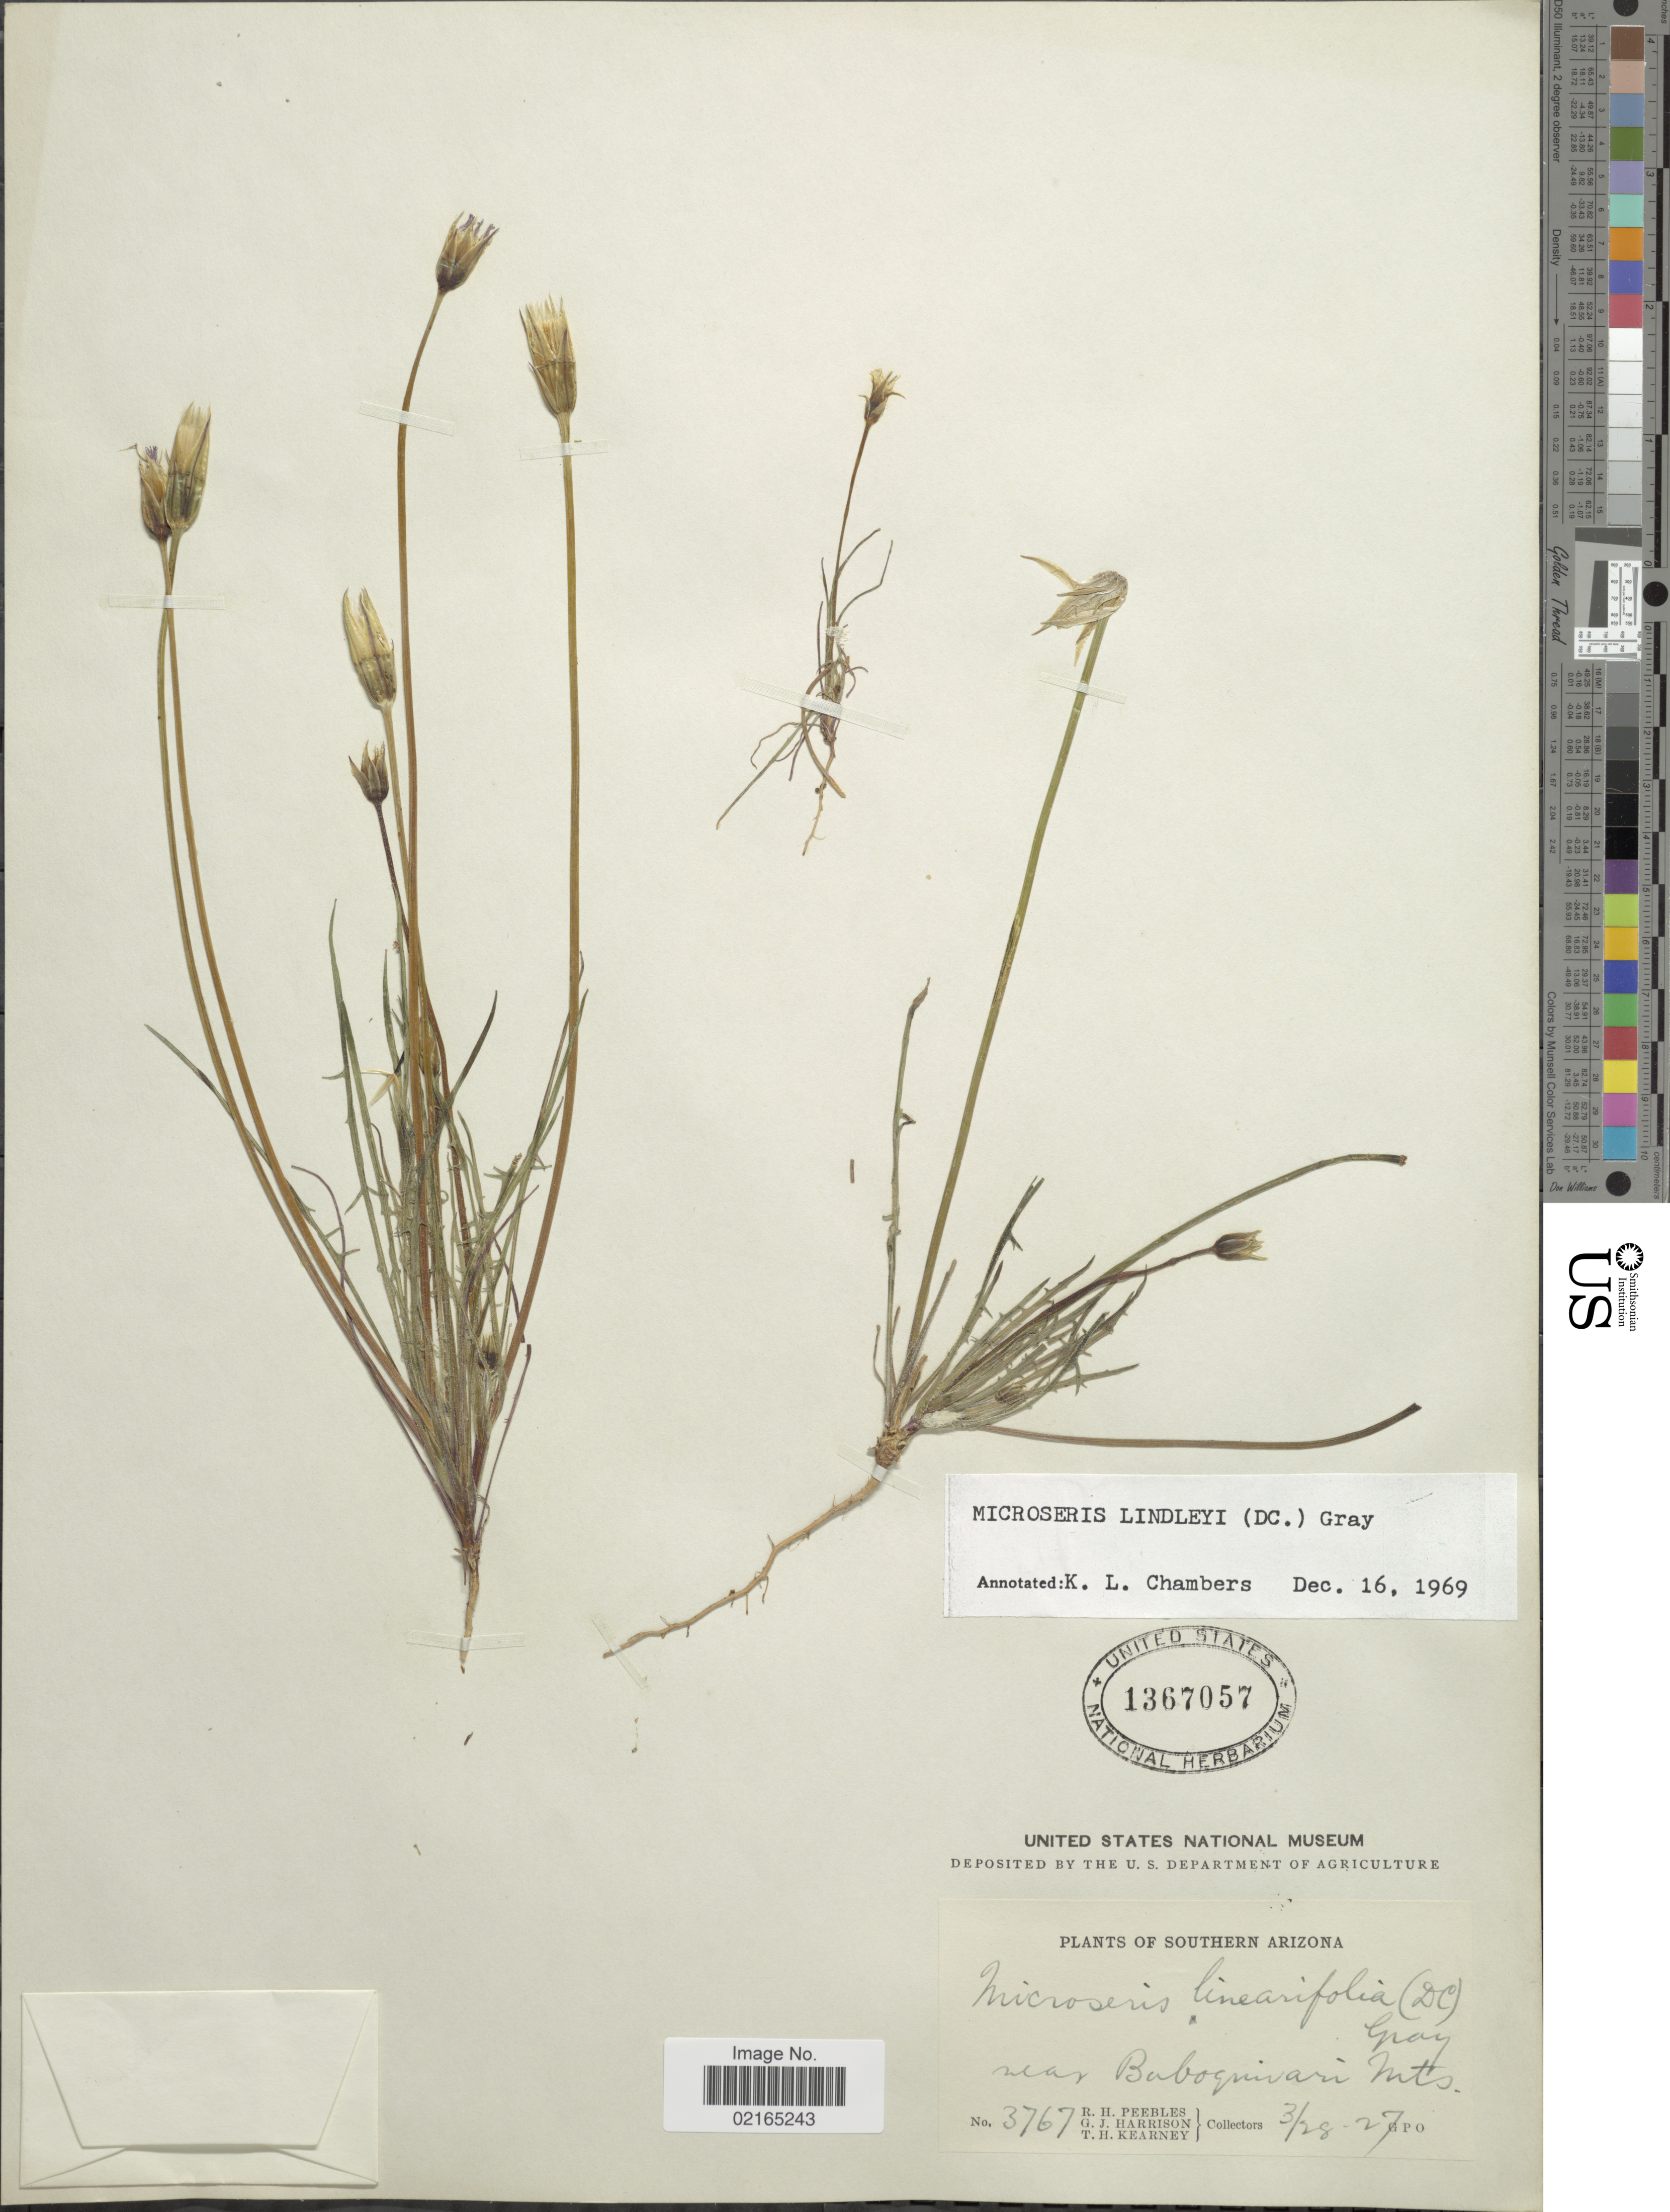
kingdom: Plantae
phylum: Tracheophyta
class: Magnoliopsida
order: Asterales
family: Asteraceae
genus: Uropappus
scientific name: Uropappus lindleyi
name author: (DC.) Nutt.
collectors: R. H. Peebles, G. J. Harrison & T. H. Kearney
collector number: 3767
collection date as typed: Transcribed d/m/y: 28/3/27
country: United States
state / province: Arizona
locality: Near Baboquivari Mts., Southern Arizona.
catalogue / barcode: US 1367057